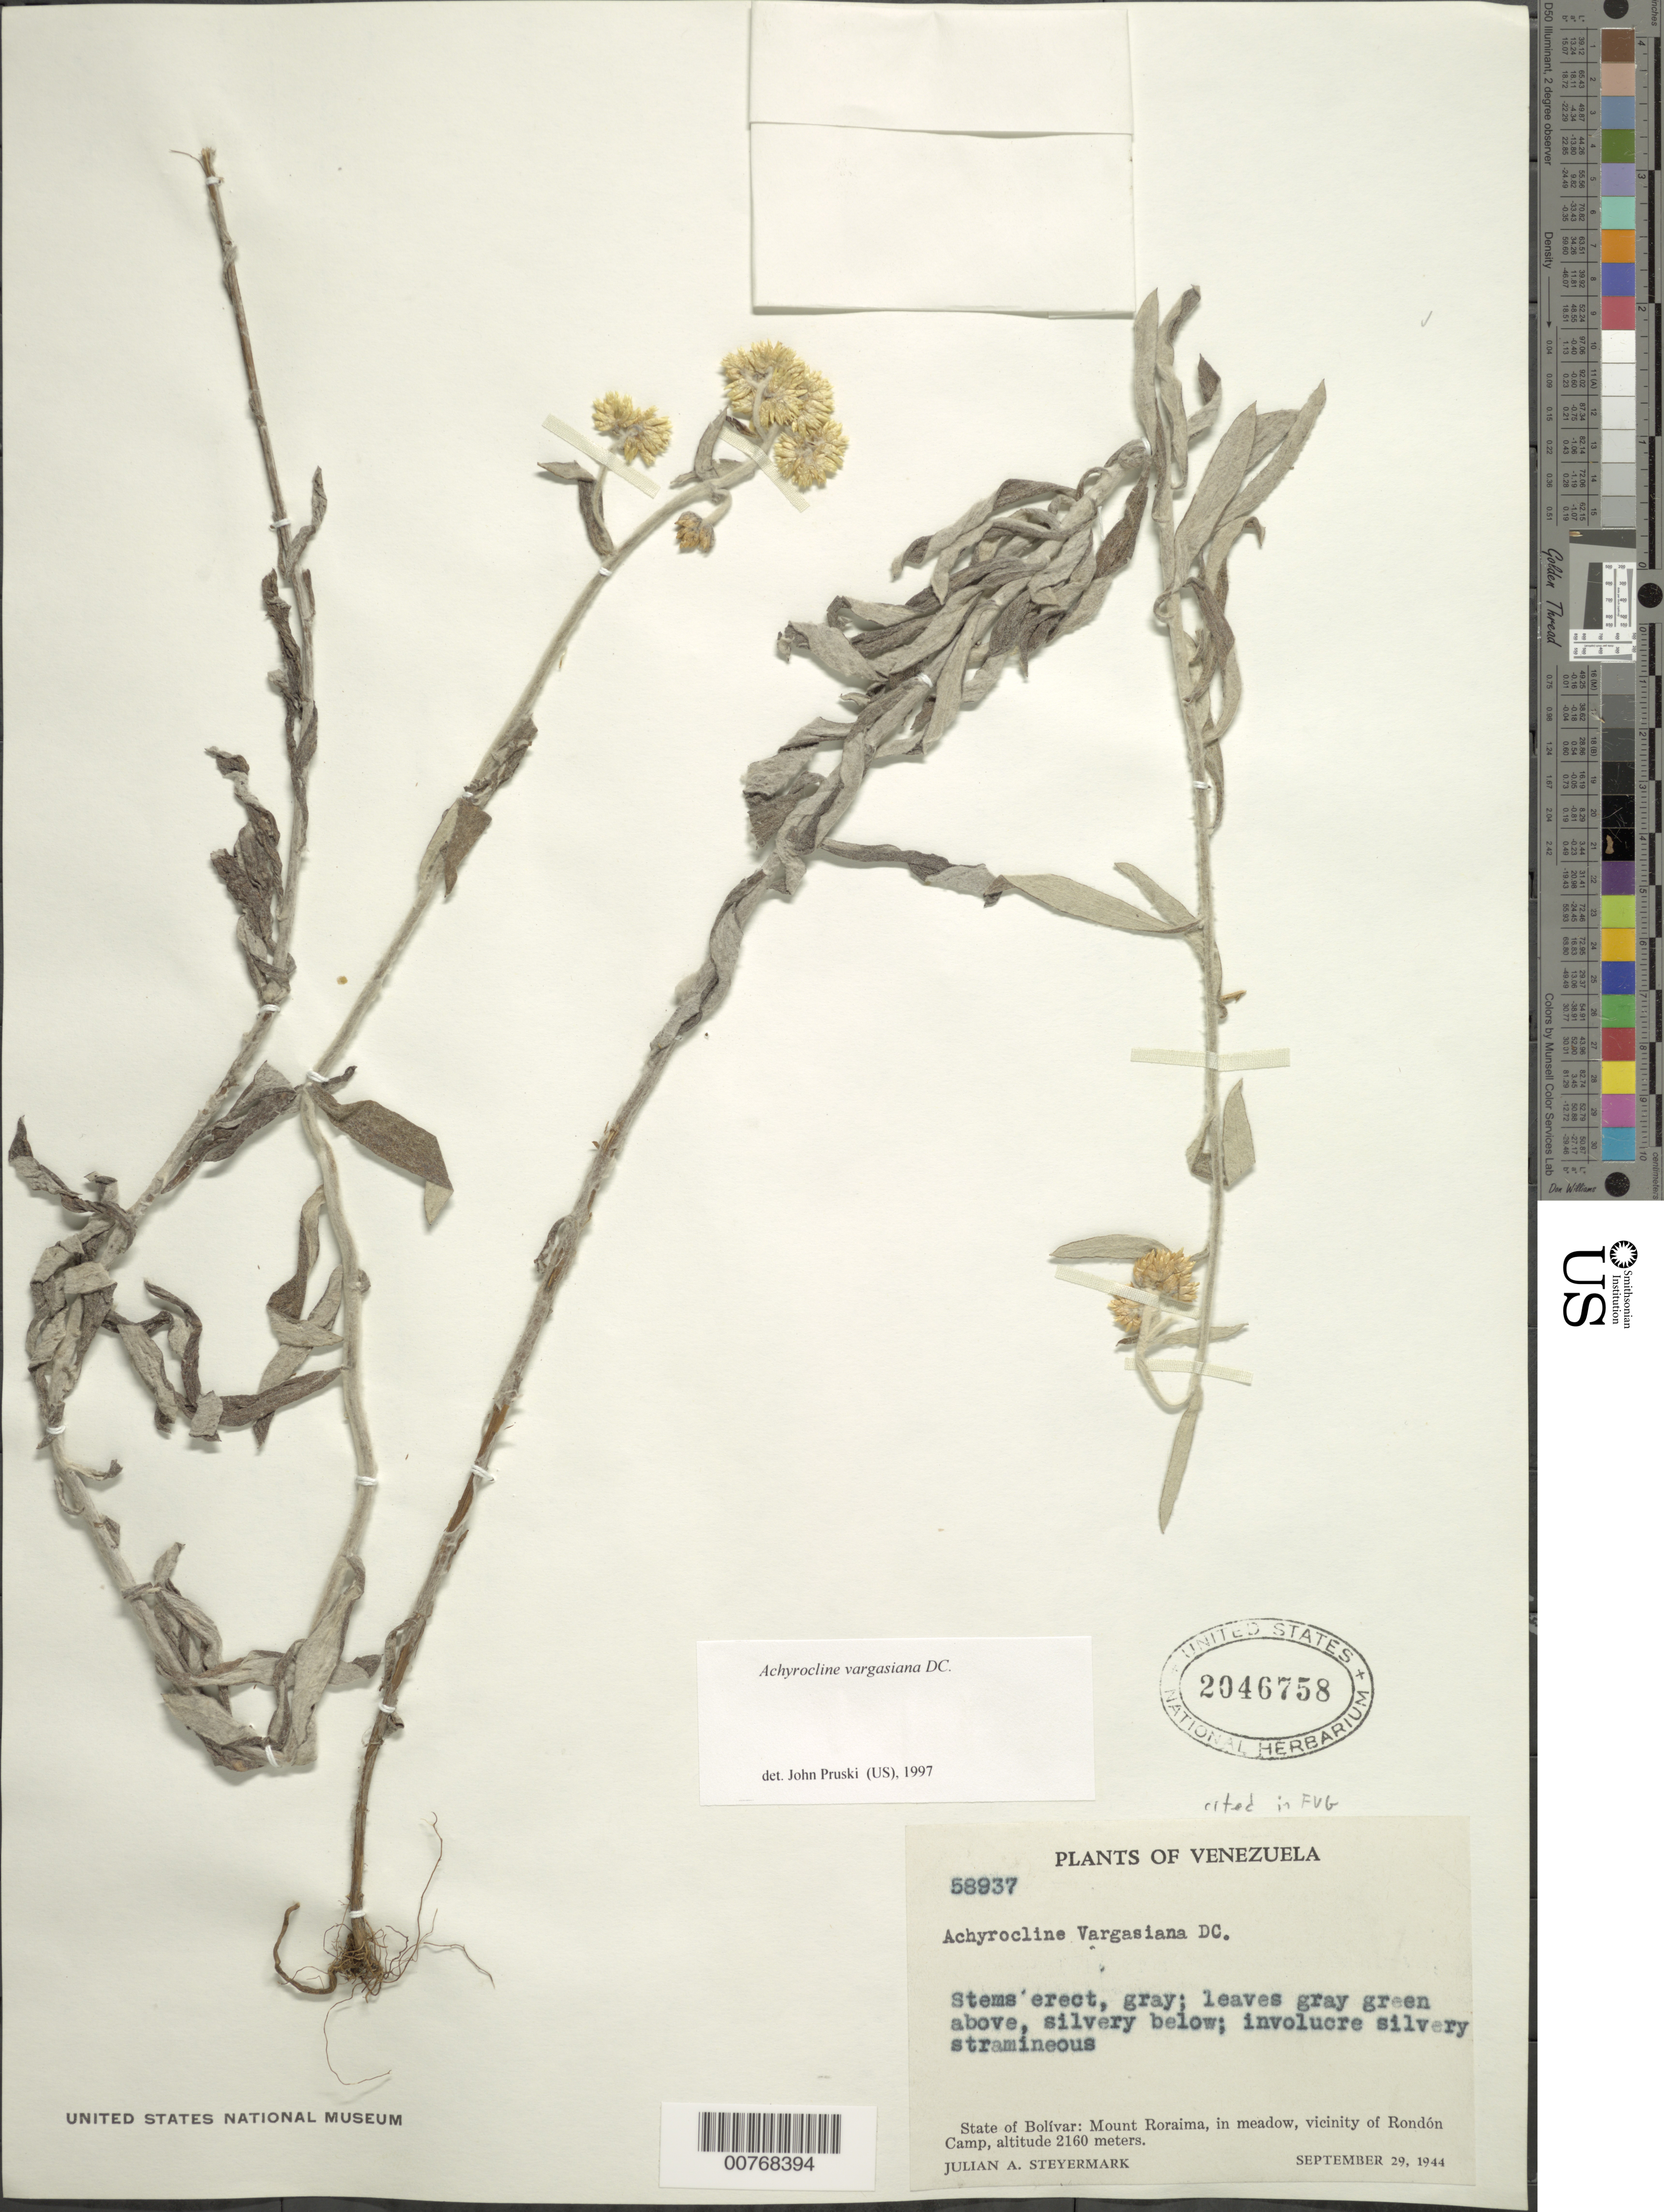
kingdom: Plantae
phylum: Tracheophyta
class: Magnoliopsida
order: Asterales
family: Asteraceae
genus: Achyrocline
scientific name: Achyrocline vargasiana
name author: DC.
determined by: Pruski, J. F.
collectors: J. Steyermark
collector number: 58937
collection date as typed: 29-Sep-44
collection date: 1944-09-29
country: Venezuela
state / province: Bolívar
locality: Mt. Roraima, Rondón Camp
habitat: Meadow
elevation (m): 2160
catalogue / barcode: US 2046758